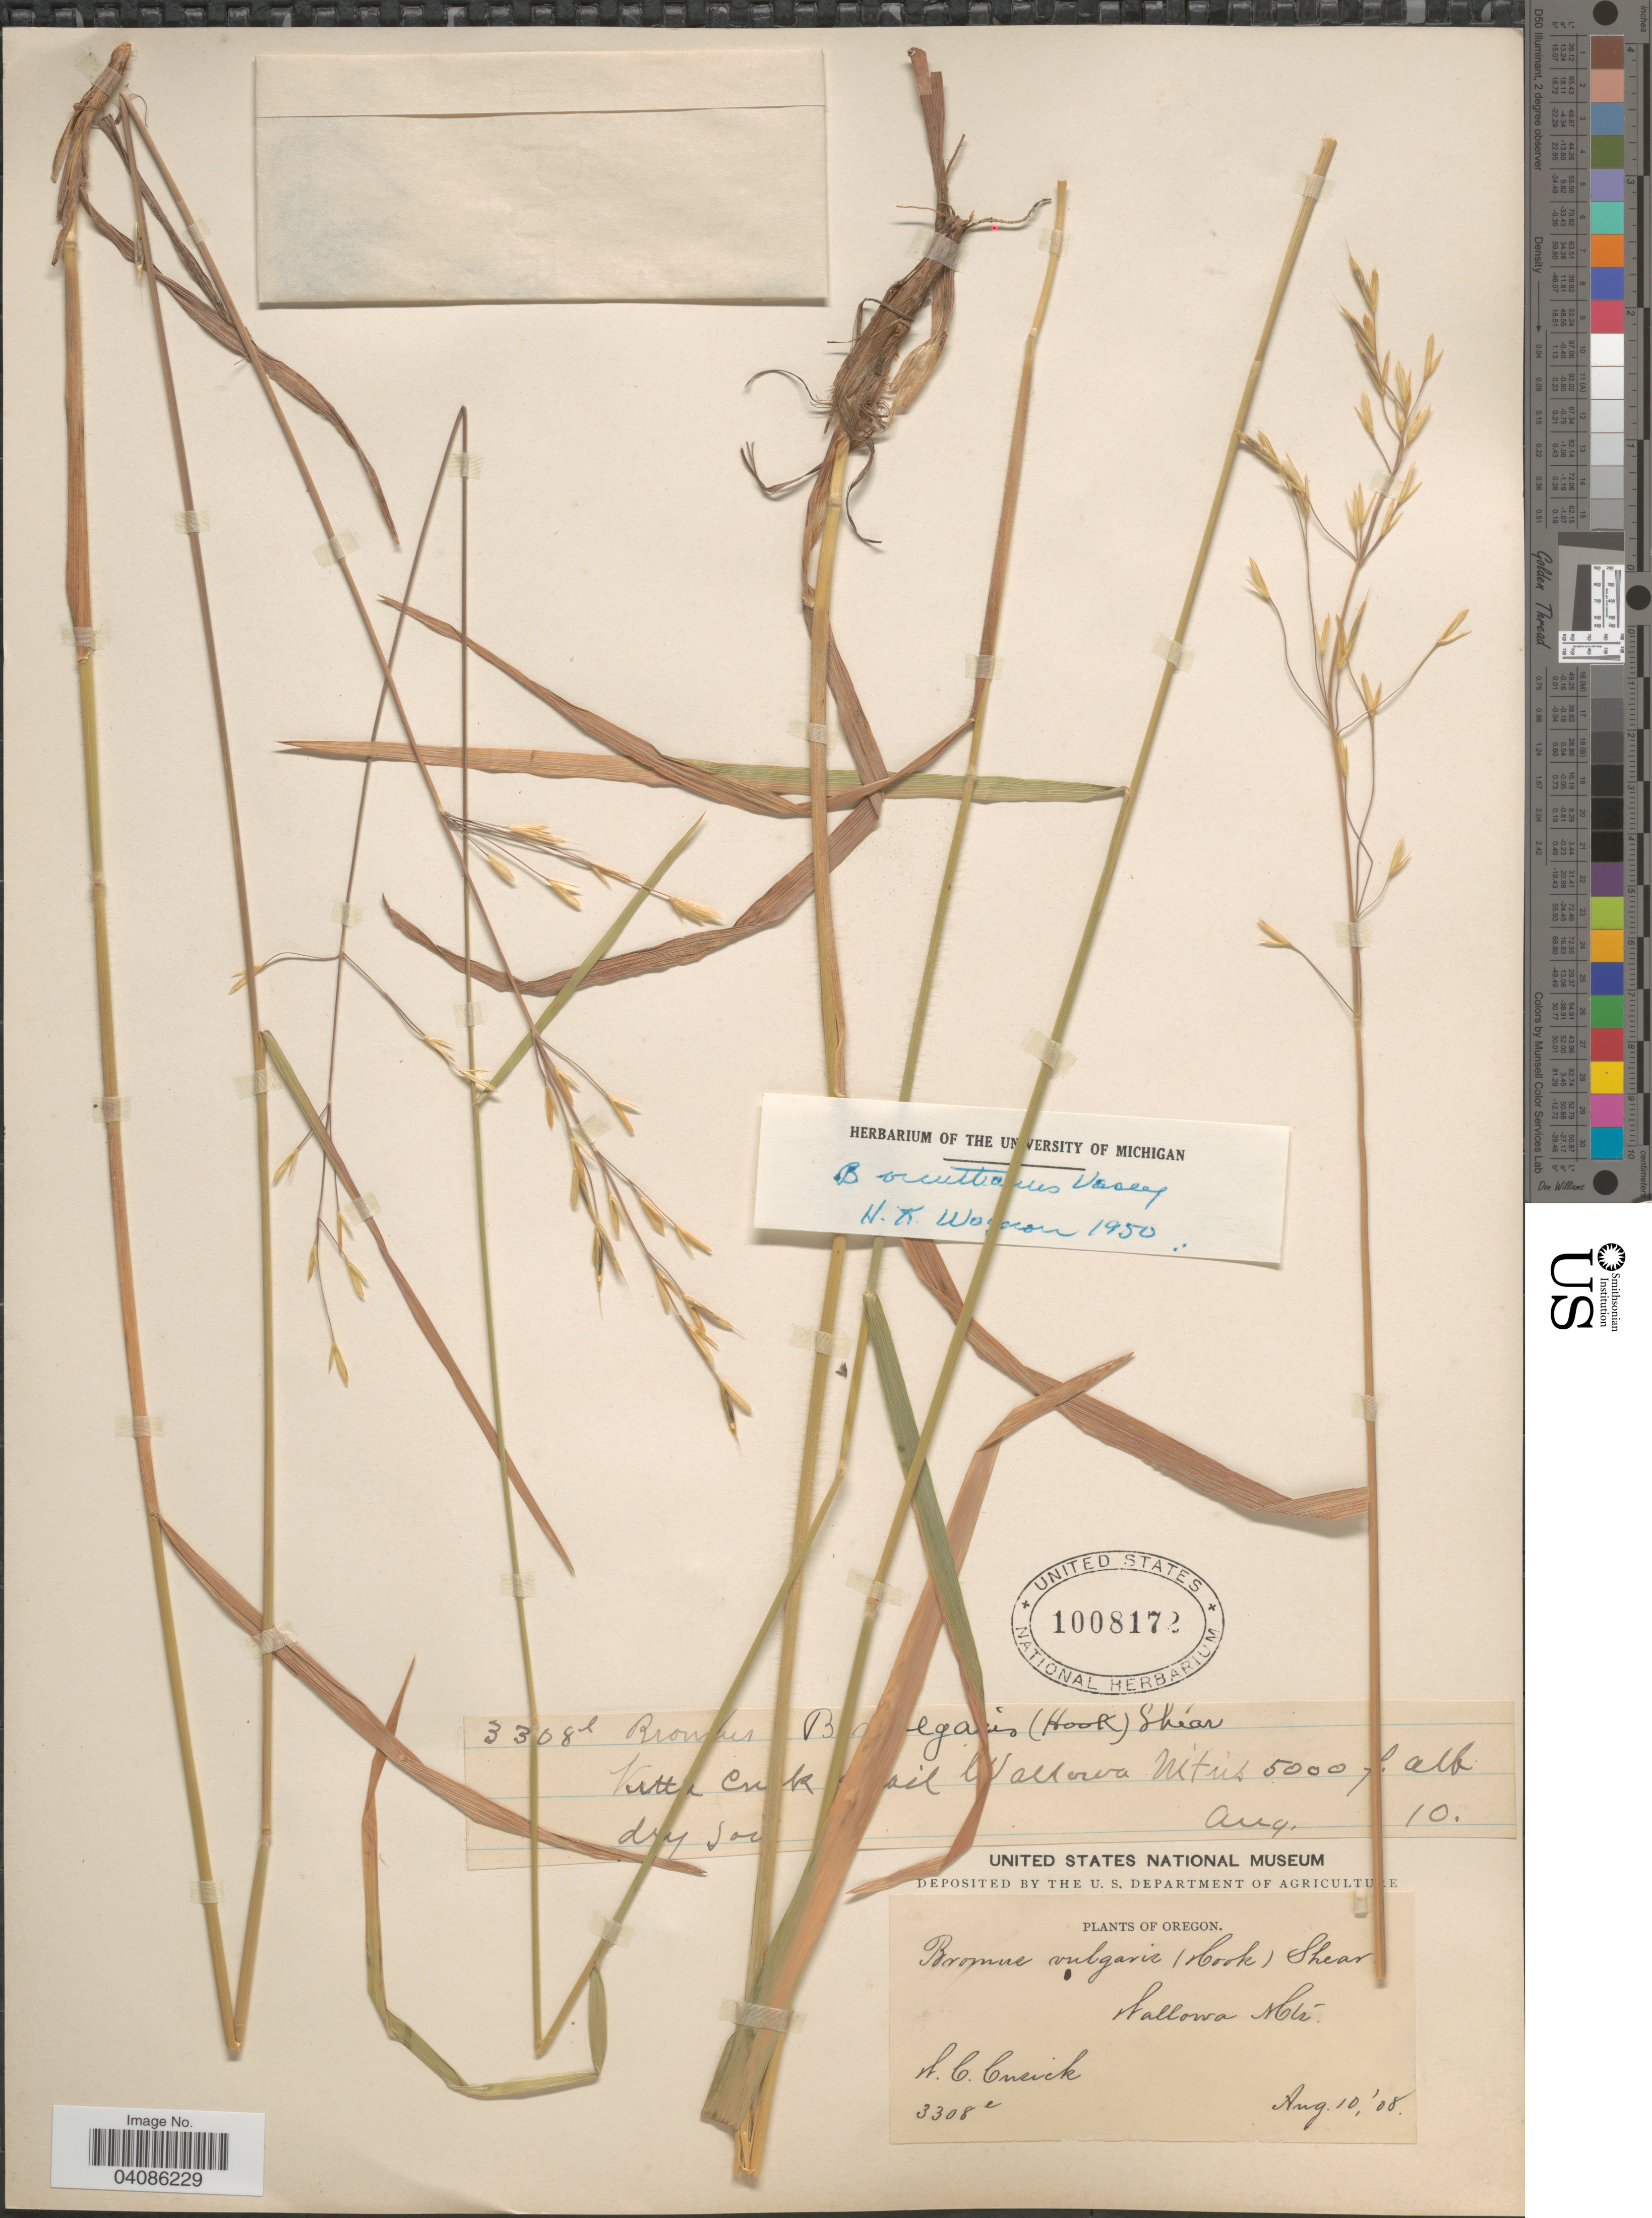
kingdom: Plantae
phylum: Tracheophyta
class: Liliopsida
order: Poales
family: Poaceae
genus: Bromus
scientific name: Bromus texensis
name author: (Shear) Hitchc.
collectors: W. C. Cusick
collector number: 3308e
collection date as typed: Transcribed d/m/y: 10/8/8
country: United States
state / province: Oregon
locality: Kettle Creek [illegible text]oil Wallowa Mtns.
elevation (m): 1524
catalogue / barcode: US 1008172